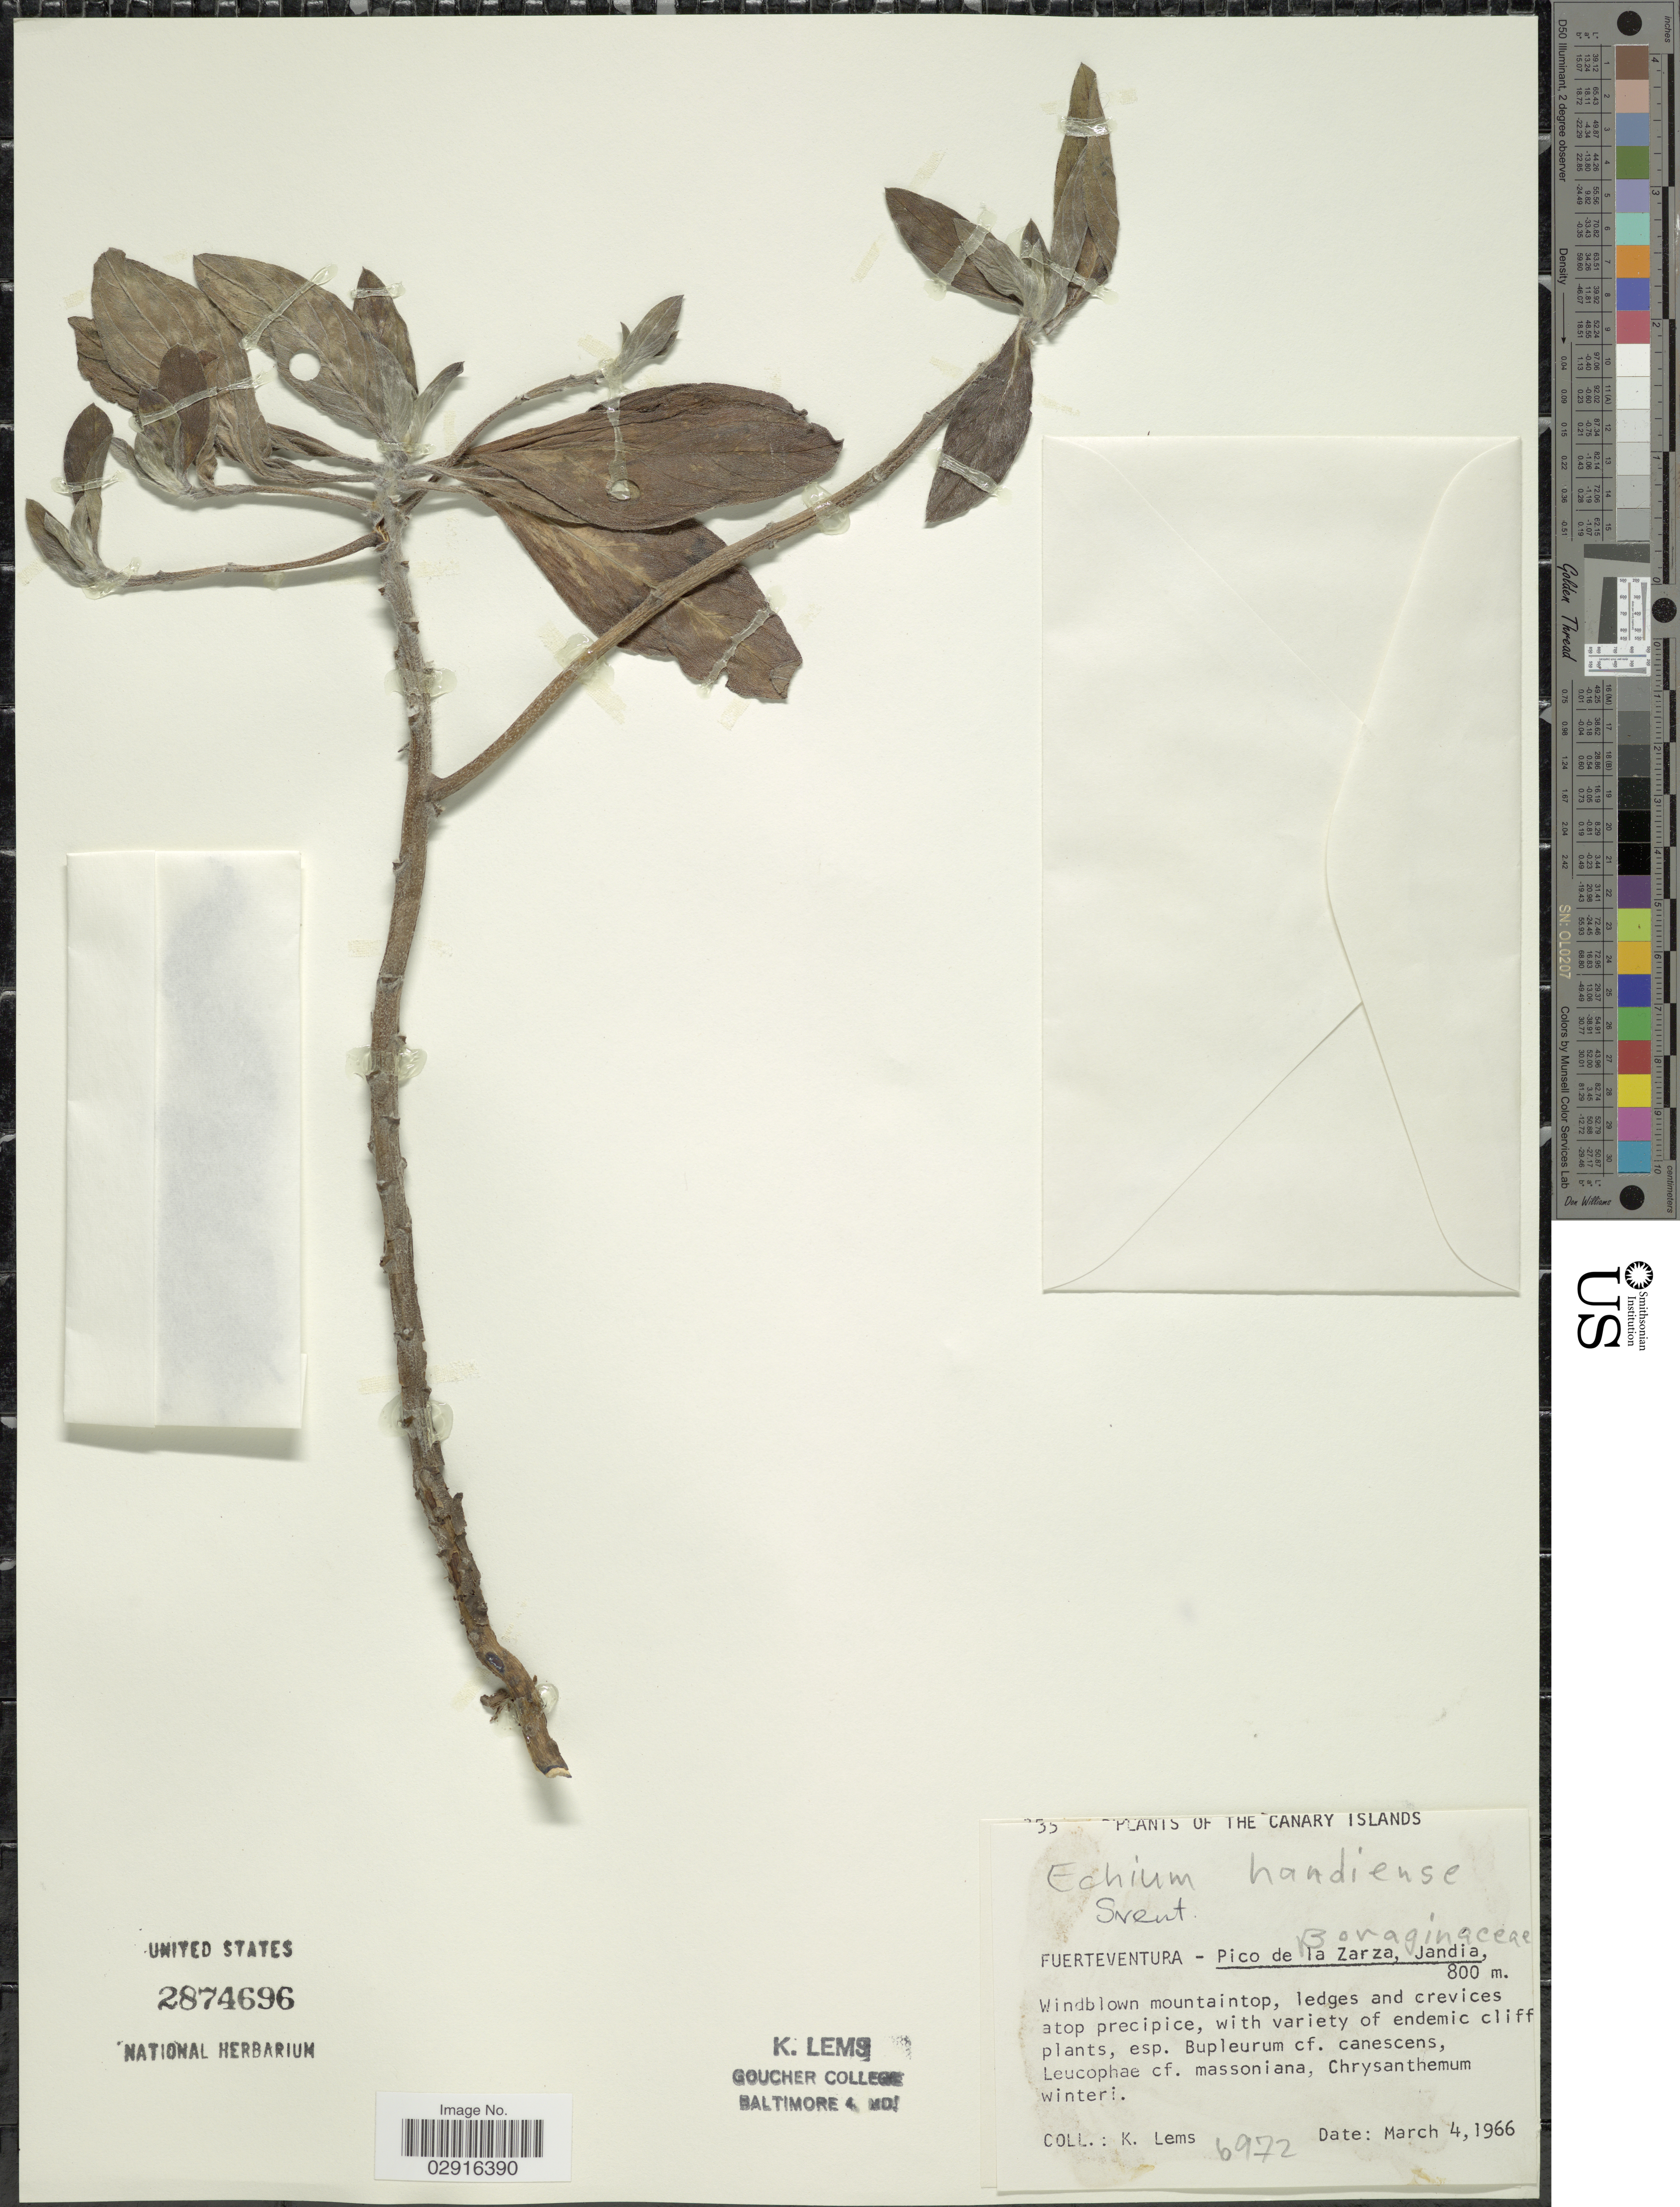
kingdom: Plantae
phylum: Tracheophyta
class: Magnoliopsida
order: Boraginales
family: Boraginaceae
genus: Echium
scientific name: Echium handiense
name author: Svent.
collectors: K. Lems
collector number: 6972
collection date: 1966-03-04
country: Spain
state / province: Canarias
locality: Canary Islands. Fuerteventura - Pico de la Zarza, Jandia.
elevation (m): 800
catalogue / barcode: US 2874696